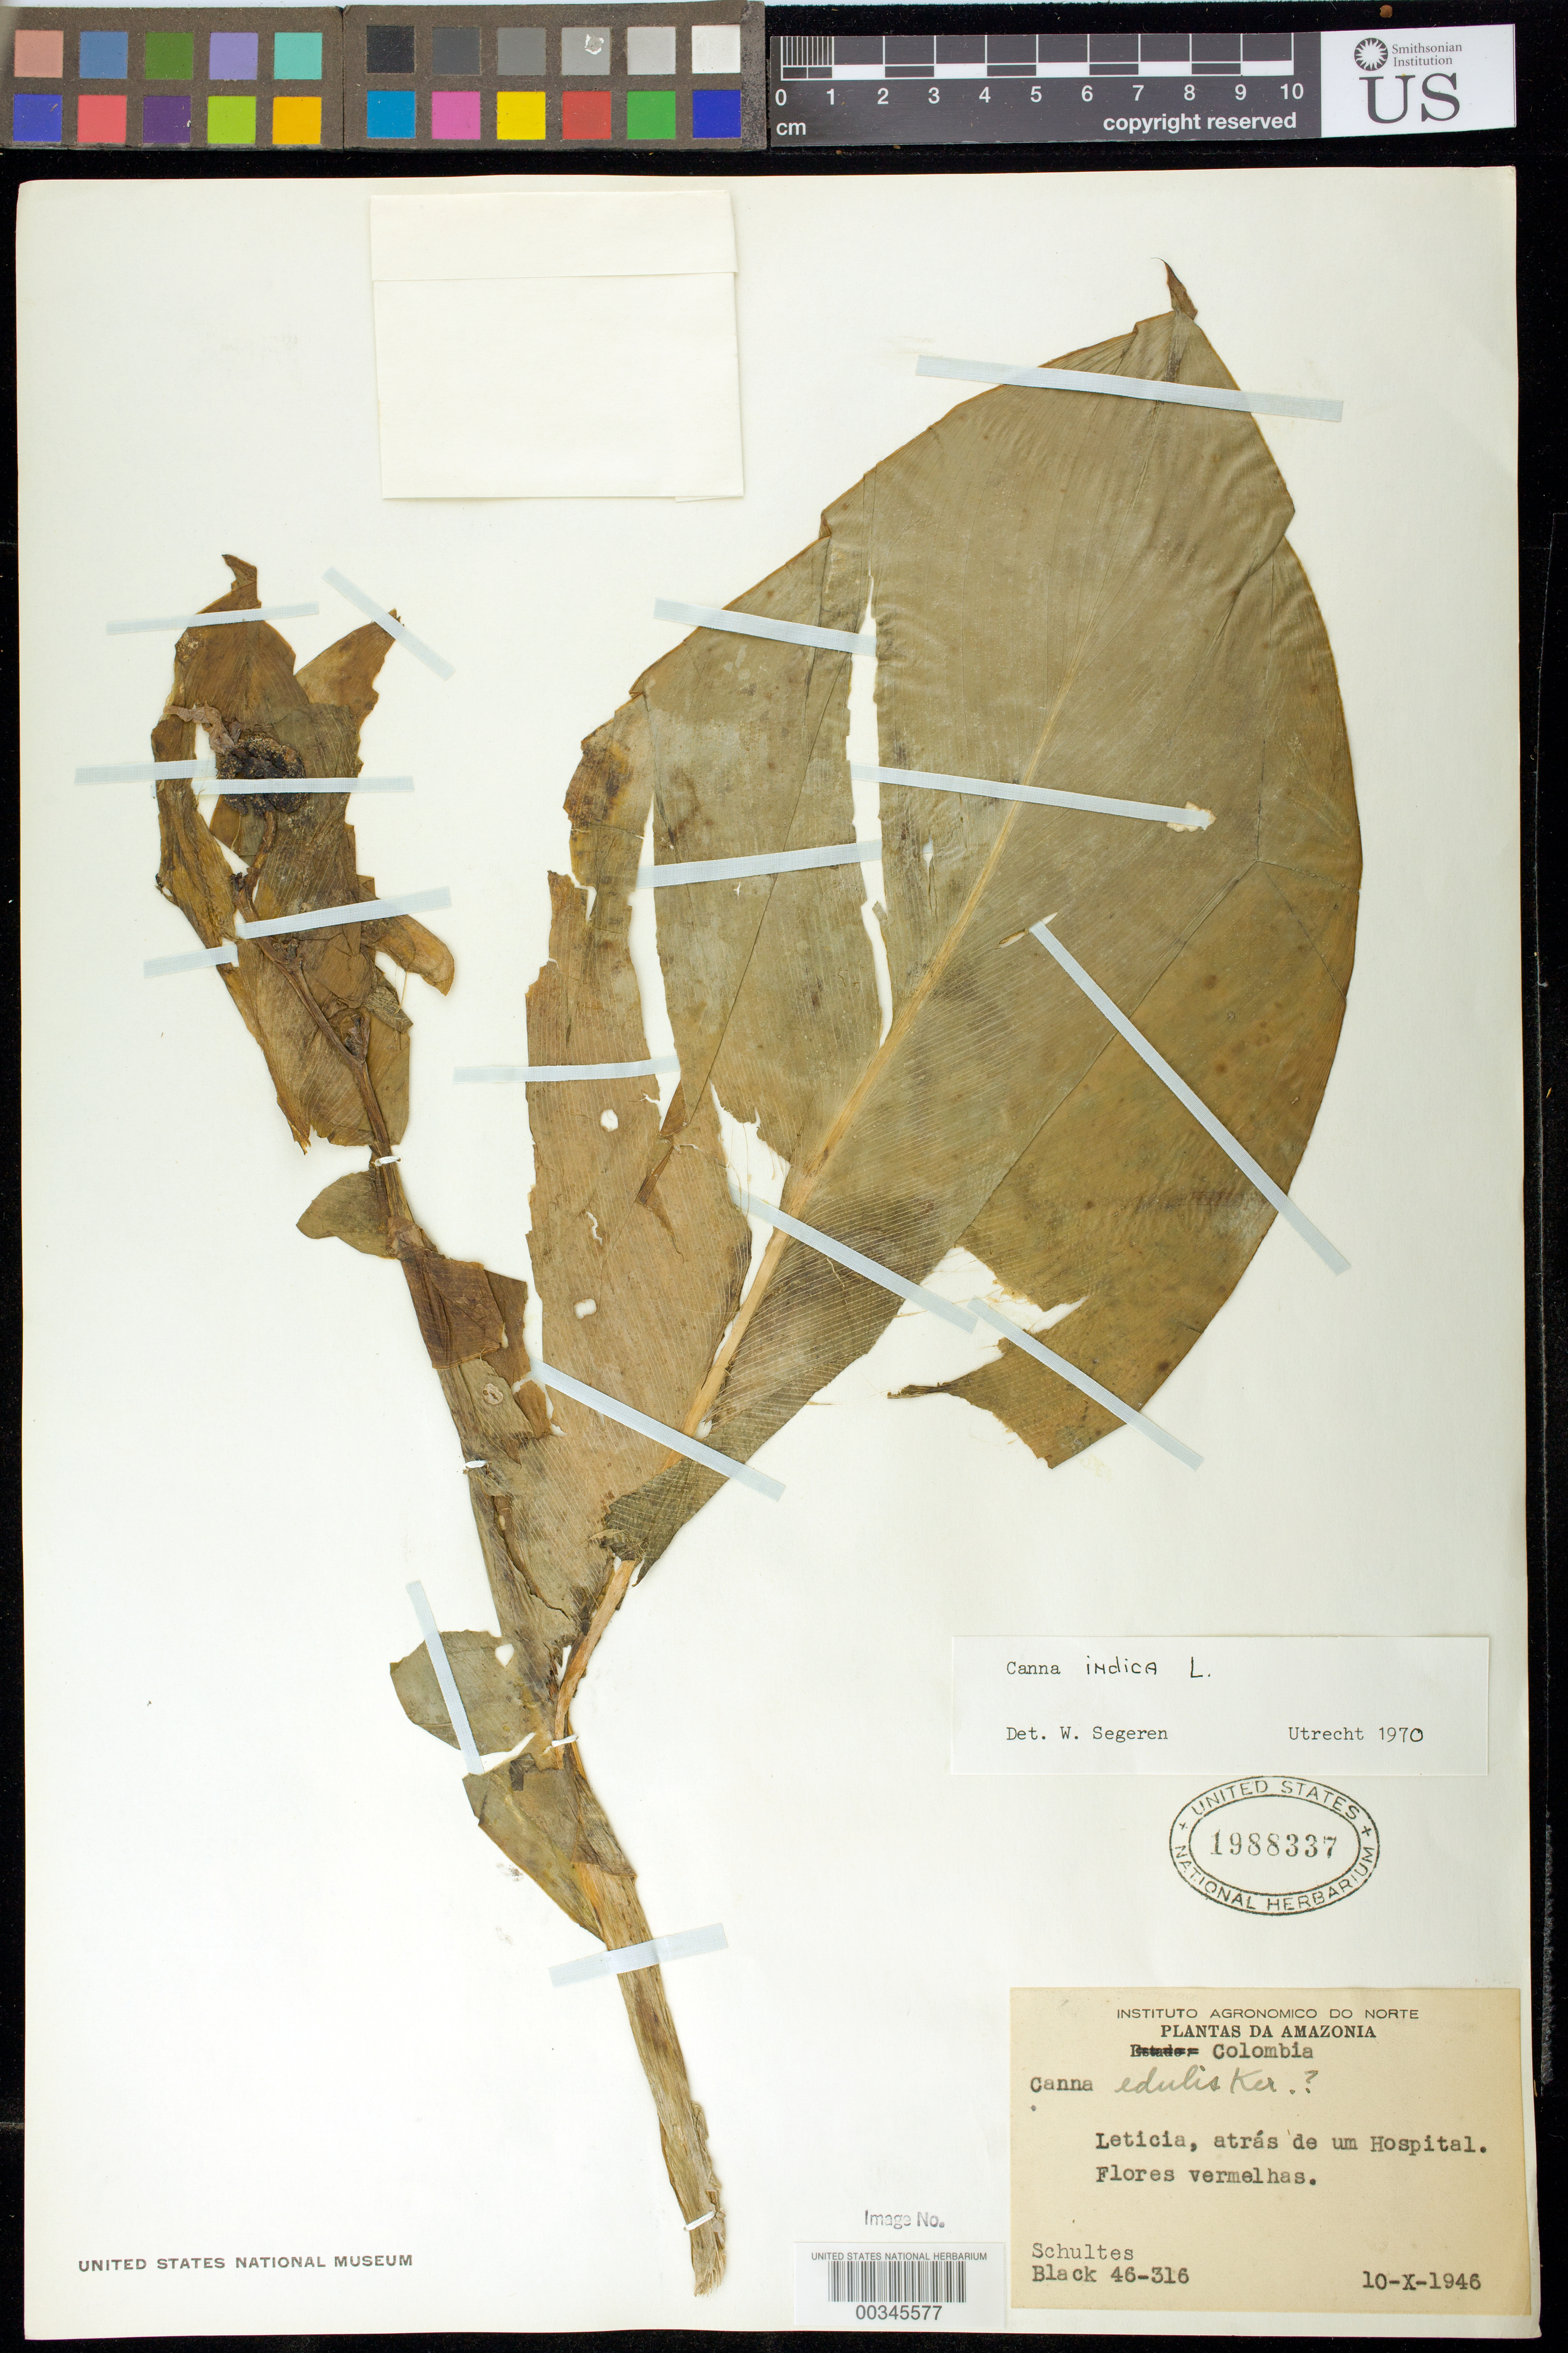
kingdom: Plantae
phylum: Tracheophyta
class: Liliopsida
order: Zingiberales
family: Cannaceae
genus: Canna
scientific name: Canna indica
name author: L.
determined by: Segeren, W.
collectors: R. E. Schultes & G. A. Black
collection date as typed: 10 Oct 1946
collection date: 1946-10-10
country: Colombia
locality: Leticia, atras de um hospital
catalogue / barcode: US 1988337